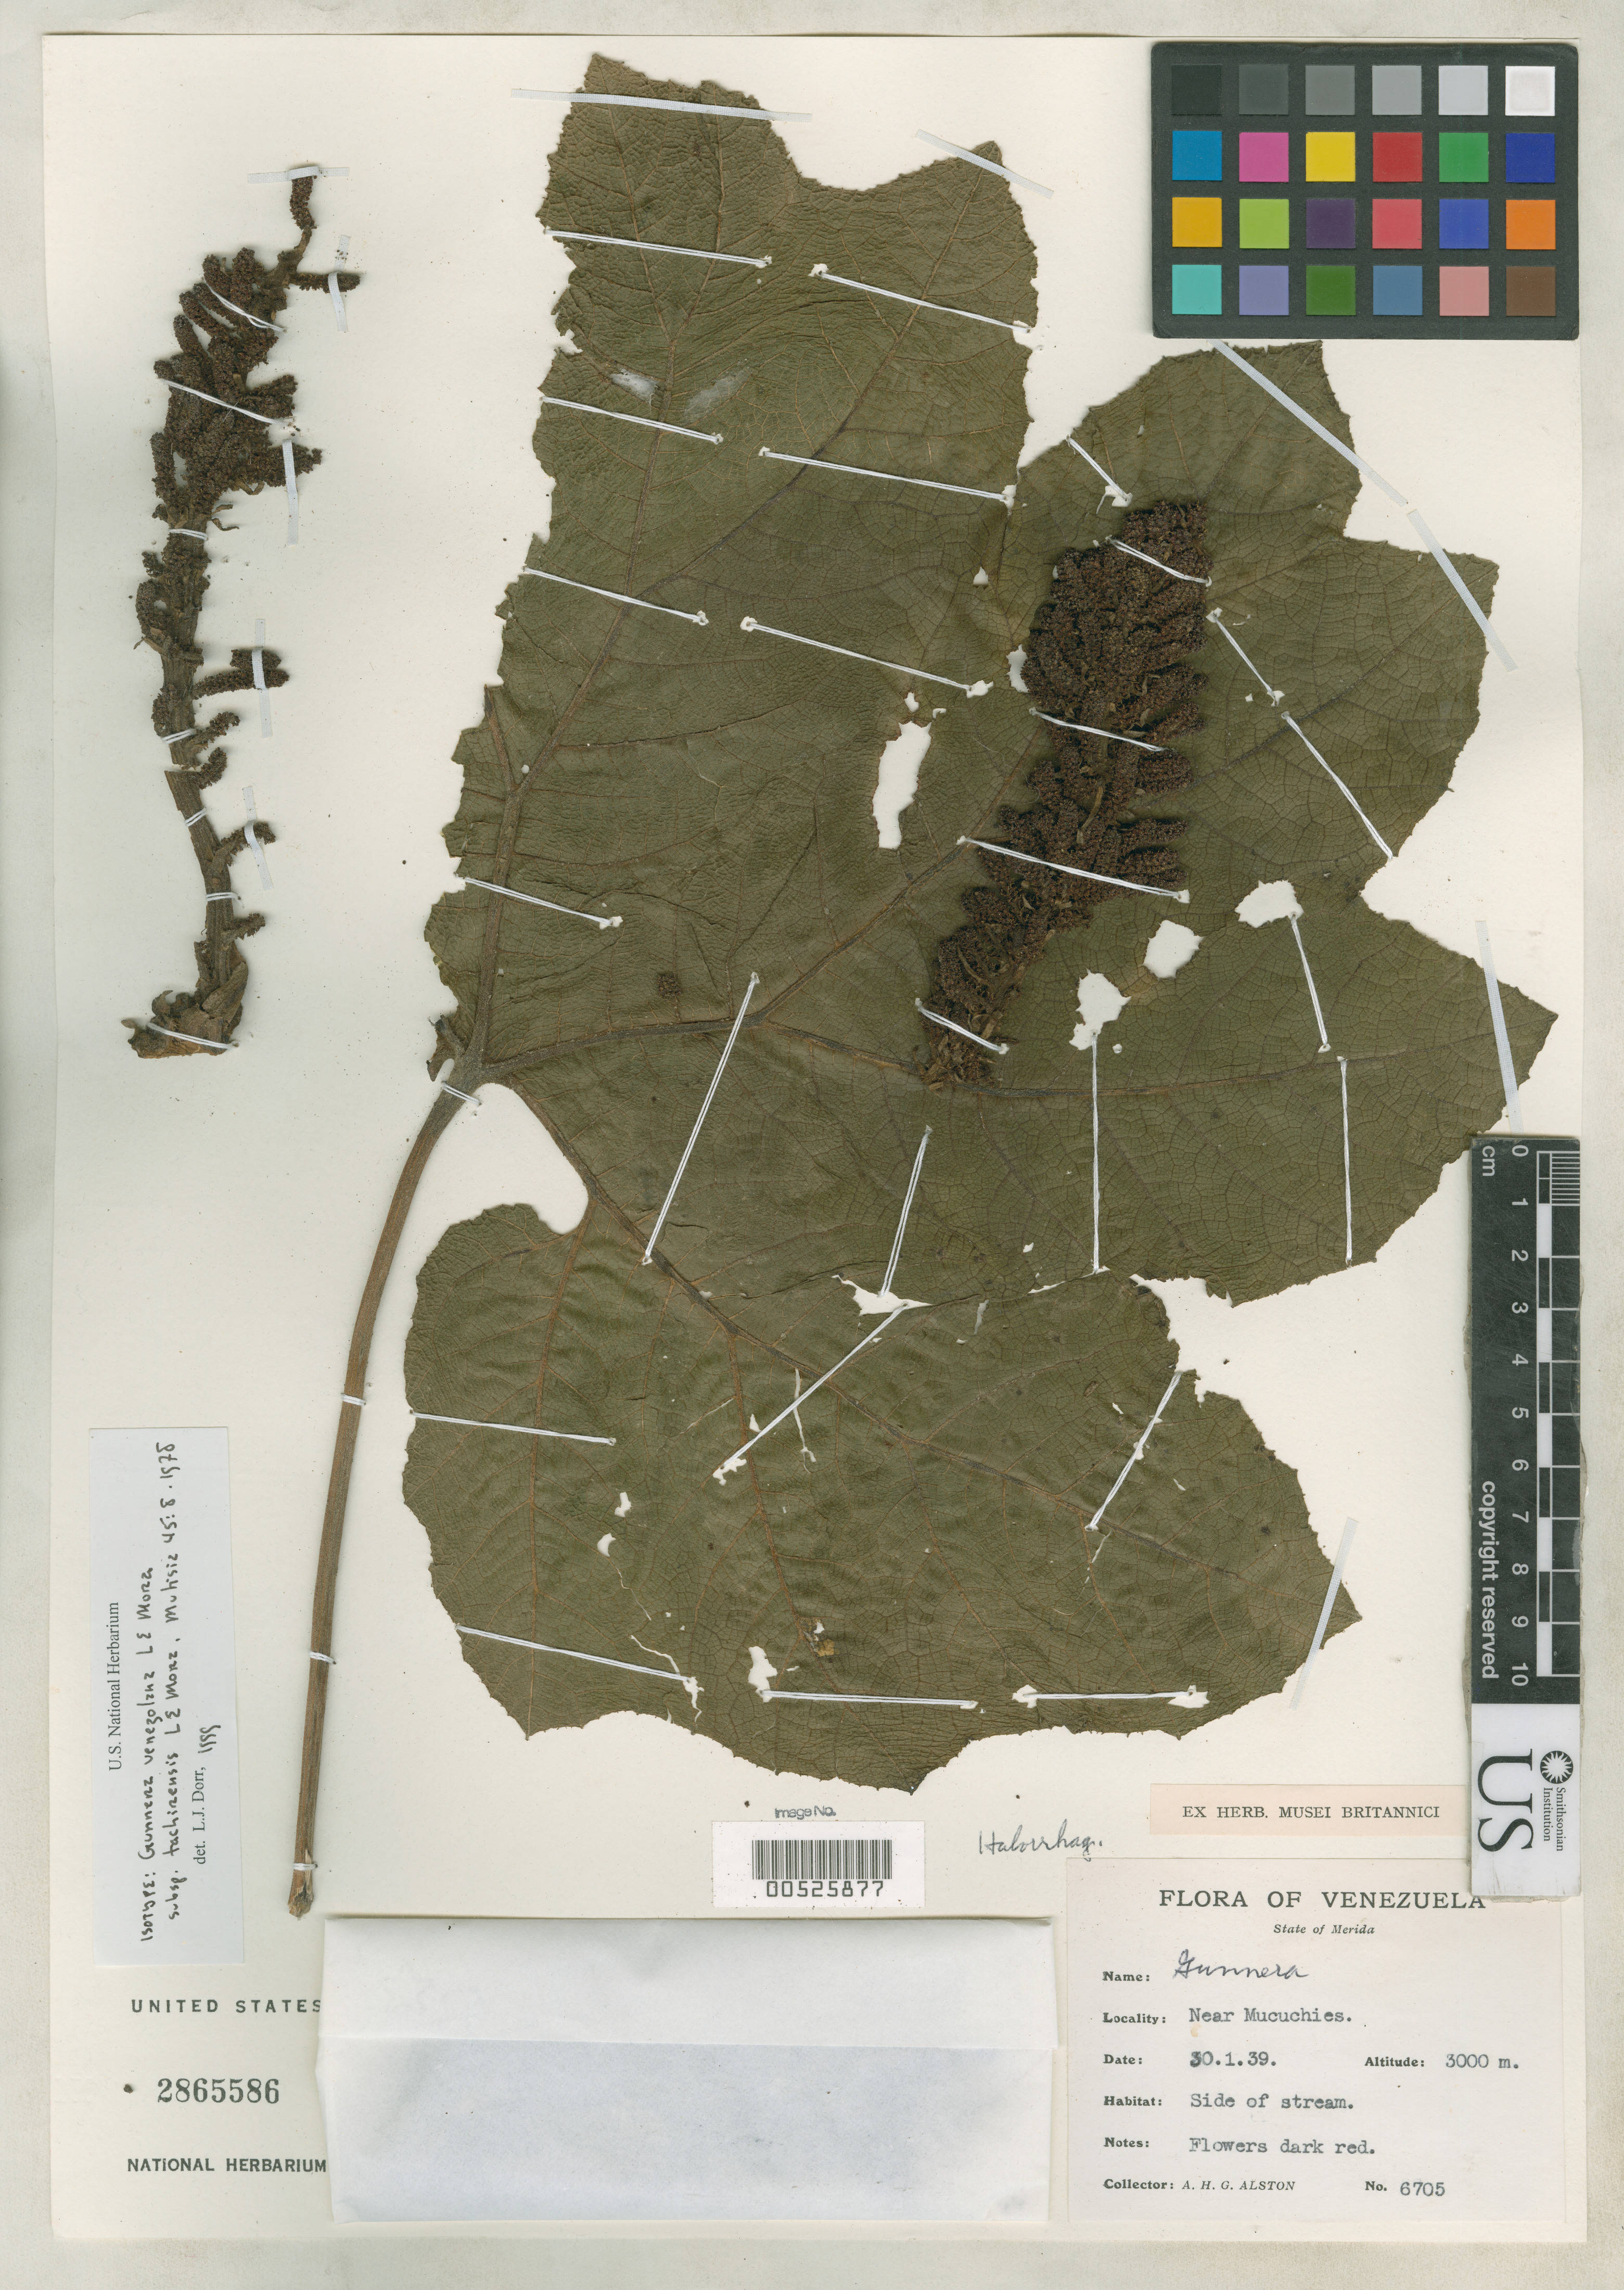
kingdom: Plantae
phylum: Tracheophyta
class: Magnoliopsida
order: Gunnerales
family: Gunneraceae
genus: Gunnera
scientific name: Gunnera venezolana subsp. tachirensis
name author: L.E. Mora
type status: Isotype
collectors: A. H. Alston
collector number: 6705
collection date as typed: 20 Jan 1939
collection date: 1939-01-20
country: Venezuela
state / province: Mérida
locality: Neare Mucuchies.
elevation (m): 3000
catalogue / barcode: US 2865586